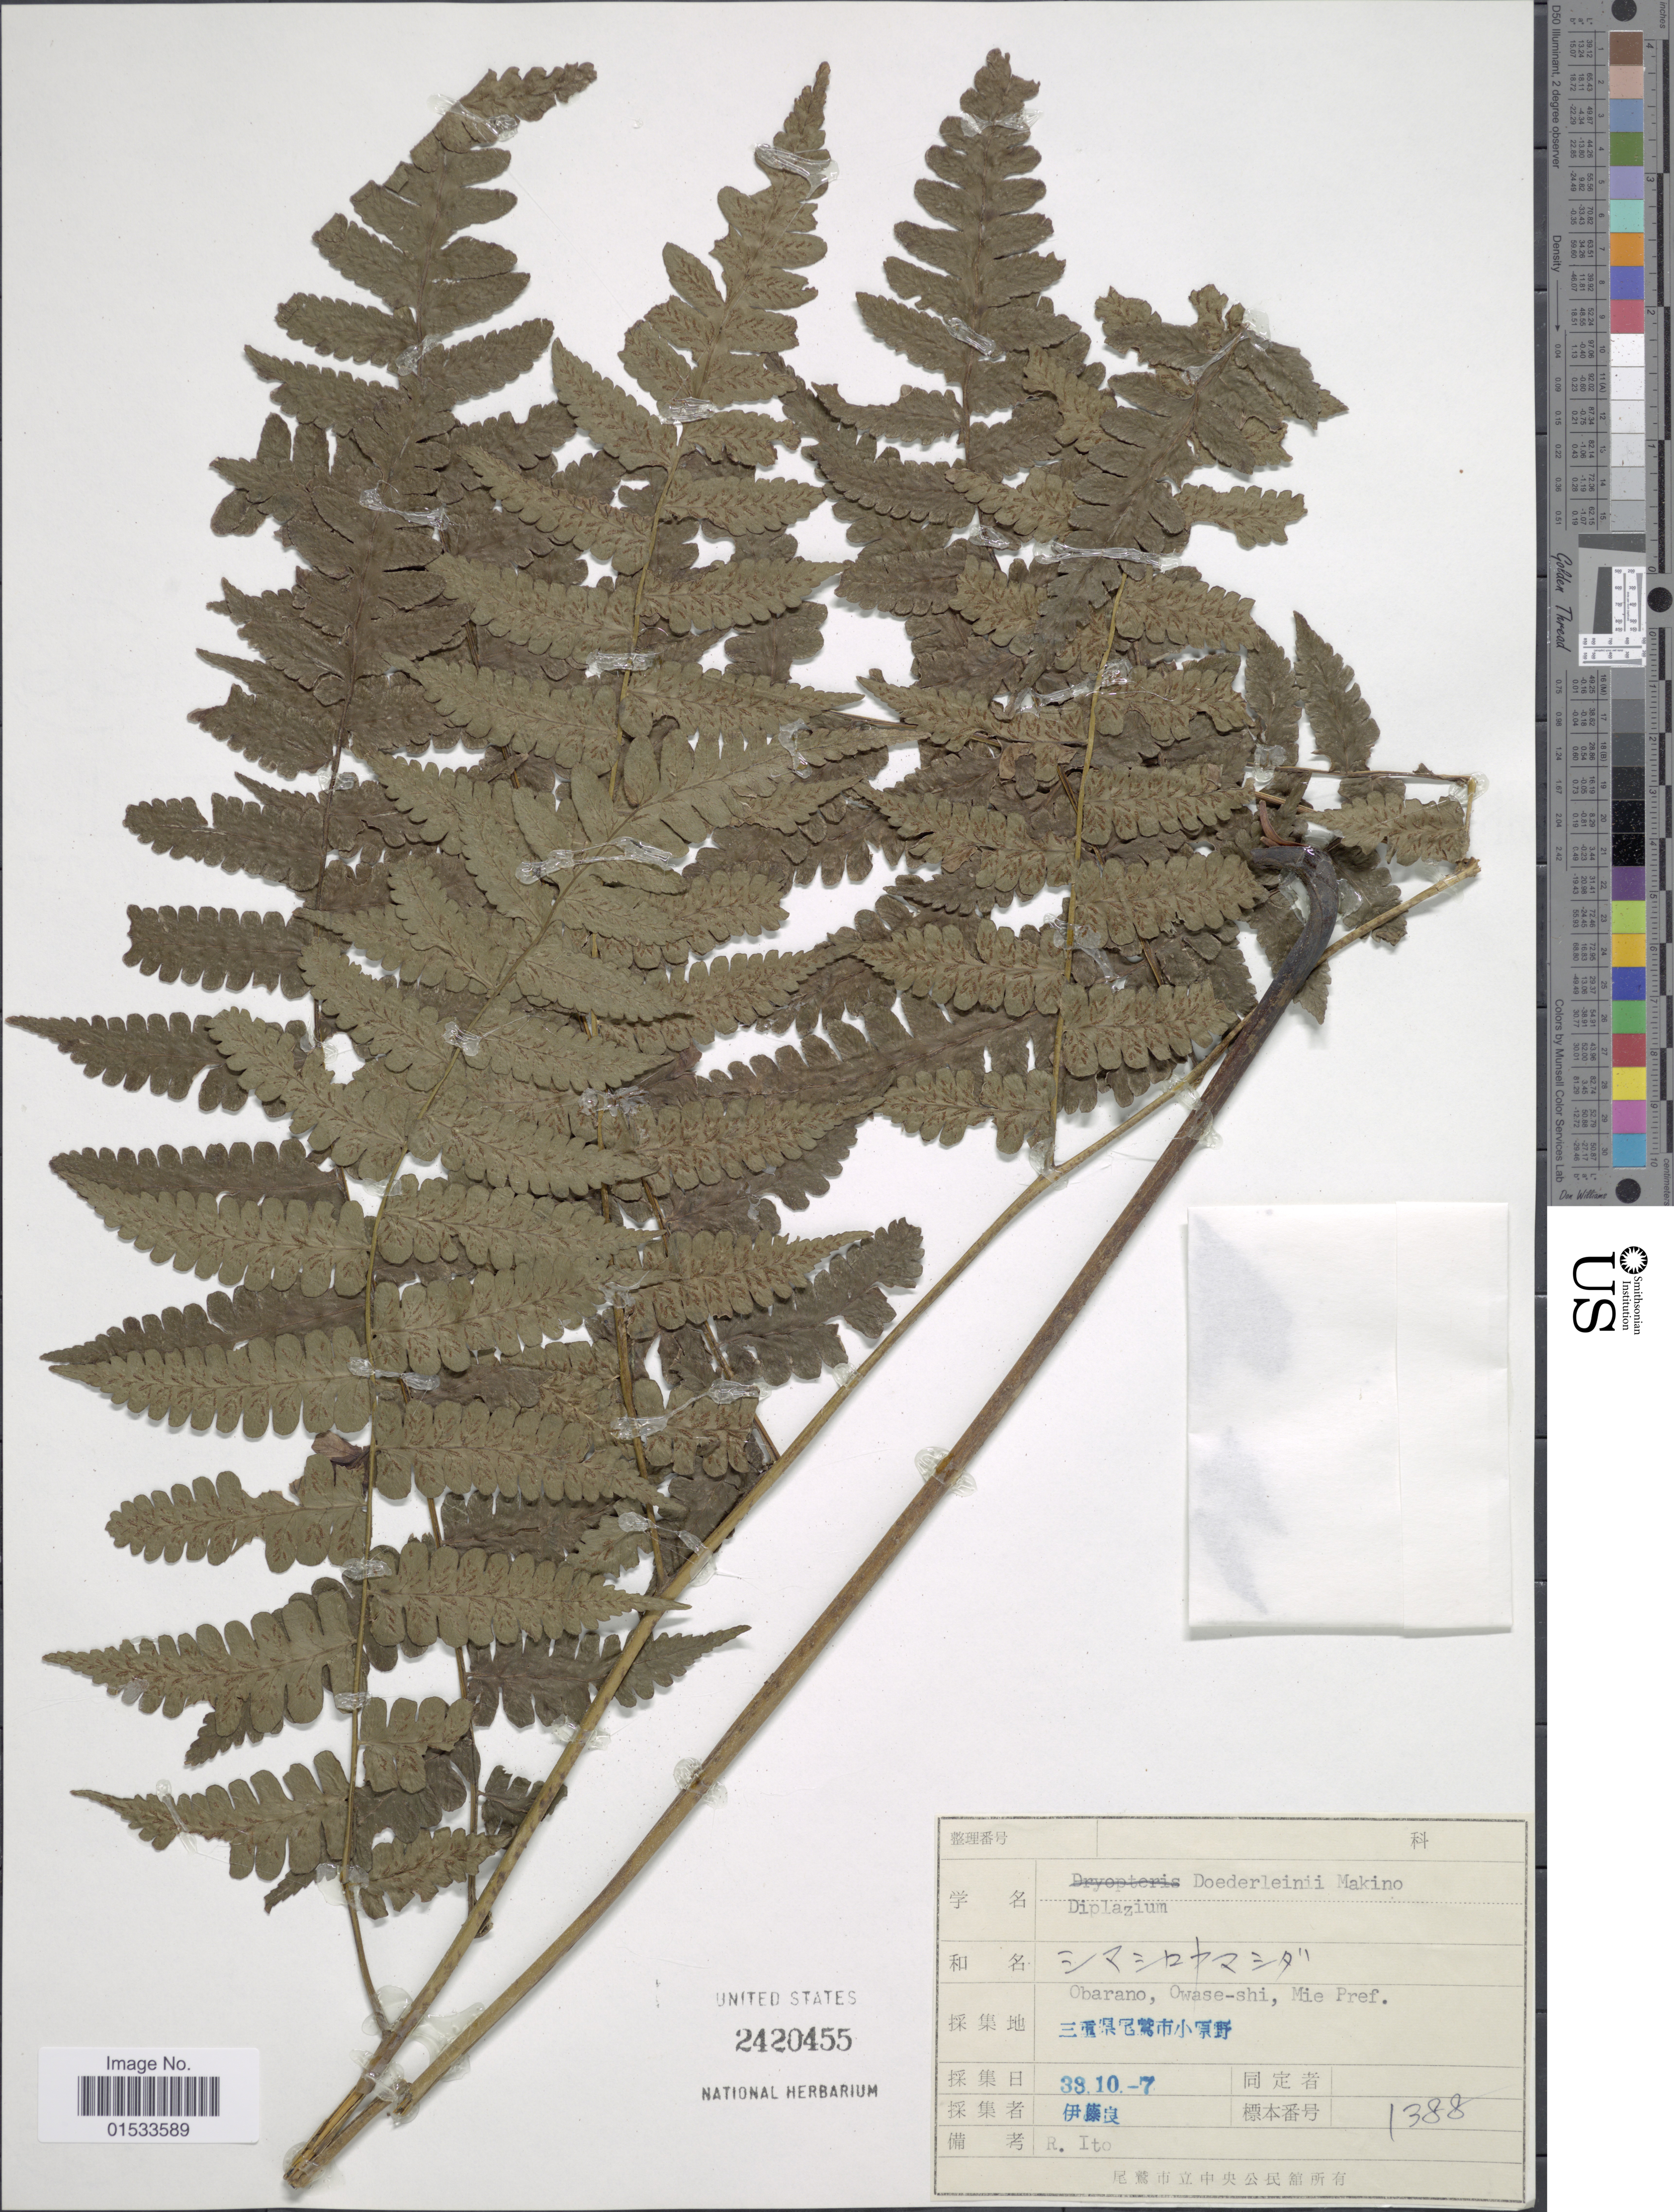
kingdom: Plantae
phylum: Tracheophyta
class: Polypodiopsida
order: Polypodiales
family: Athyriaceae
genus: Diplazium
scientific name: Diplazium doederleinii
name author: (Luerss.) Makino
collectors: R. Ito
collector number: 1388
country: Japan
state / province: Mie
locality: Obarano, Owase- shi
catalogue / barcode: US 2420455